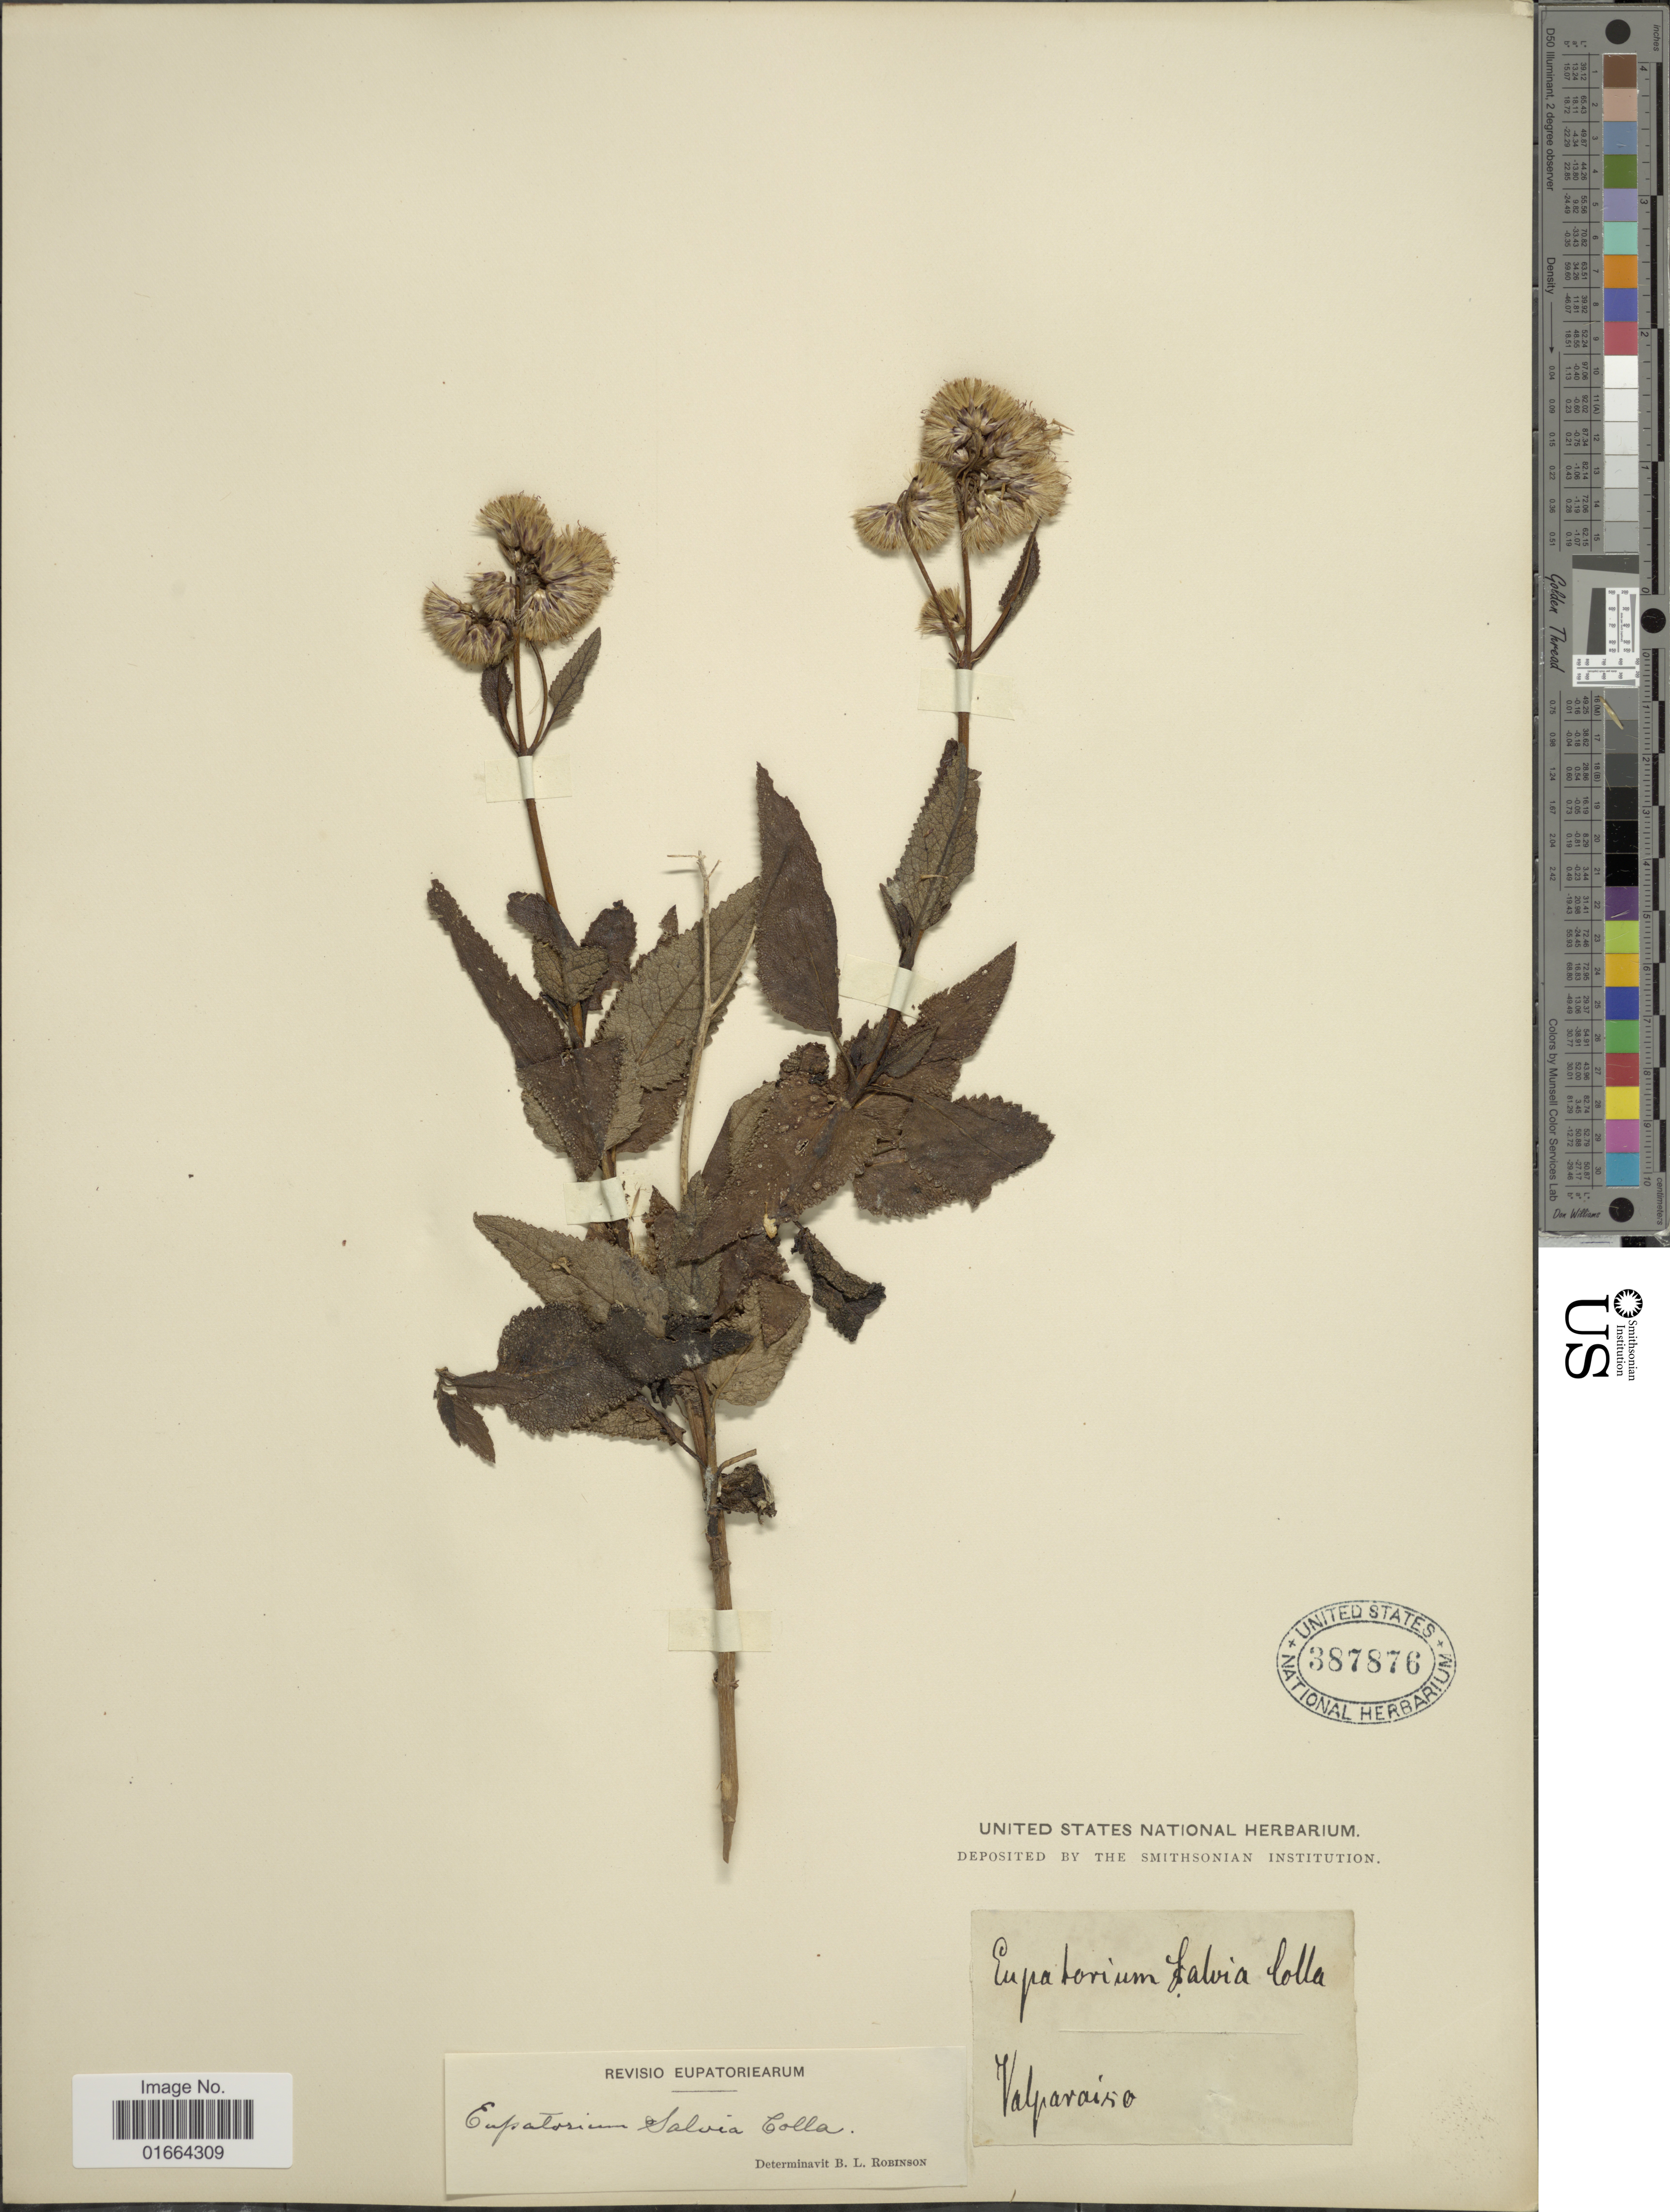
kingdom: Plantae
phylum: Tracheophyta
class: Magnoliopsida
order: Asterales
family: Asteraceae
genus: Aristeguietia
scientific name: Aristeguietia salvia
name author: (Colla) R.M. King & H. Rob.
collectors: U.S. National Herbarium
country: Chile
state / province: Valparaíso (V)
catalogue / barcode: US 387876